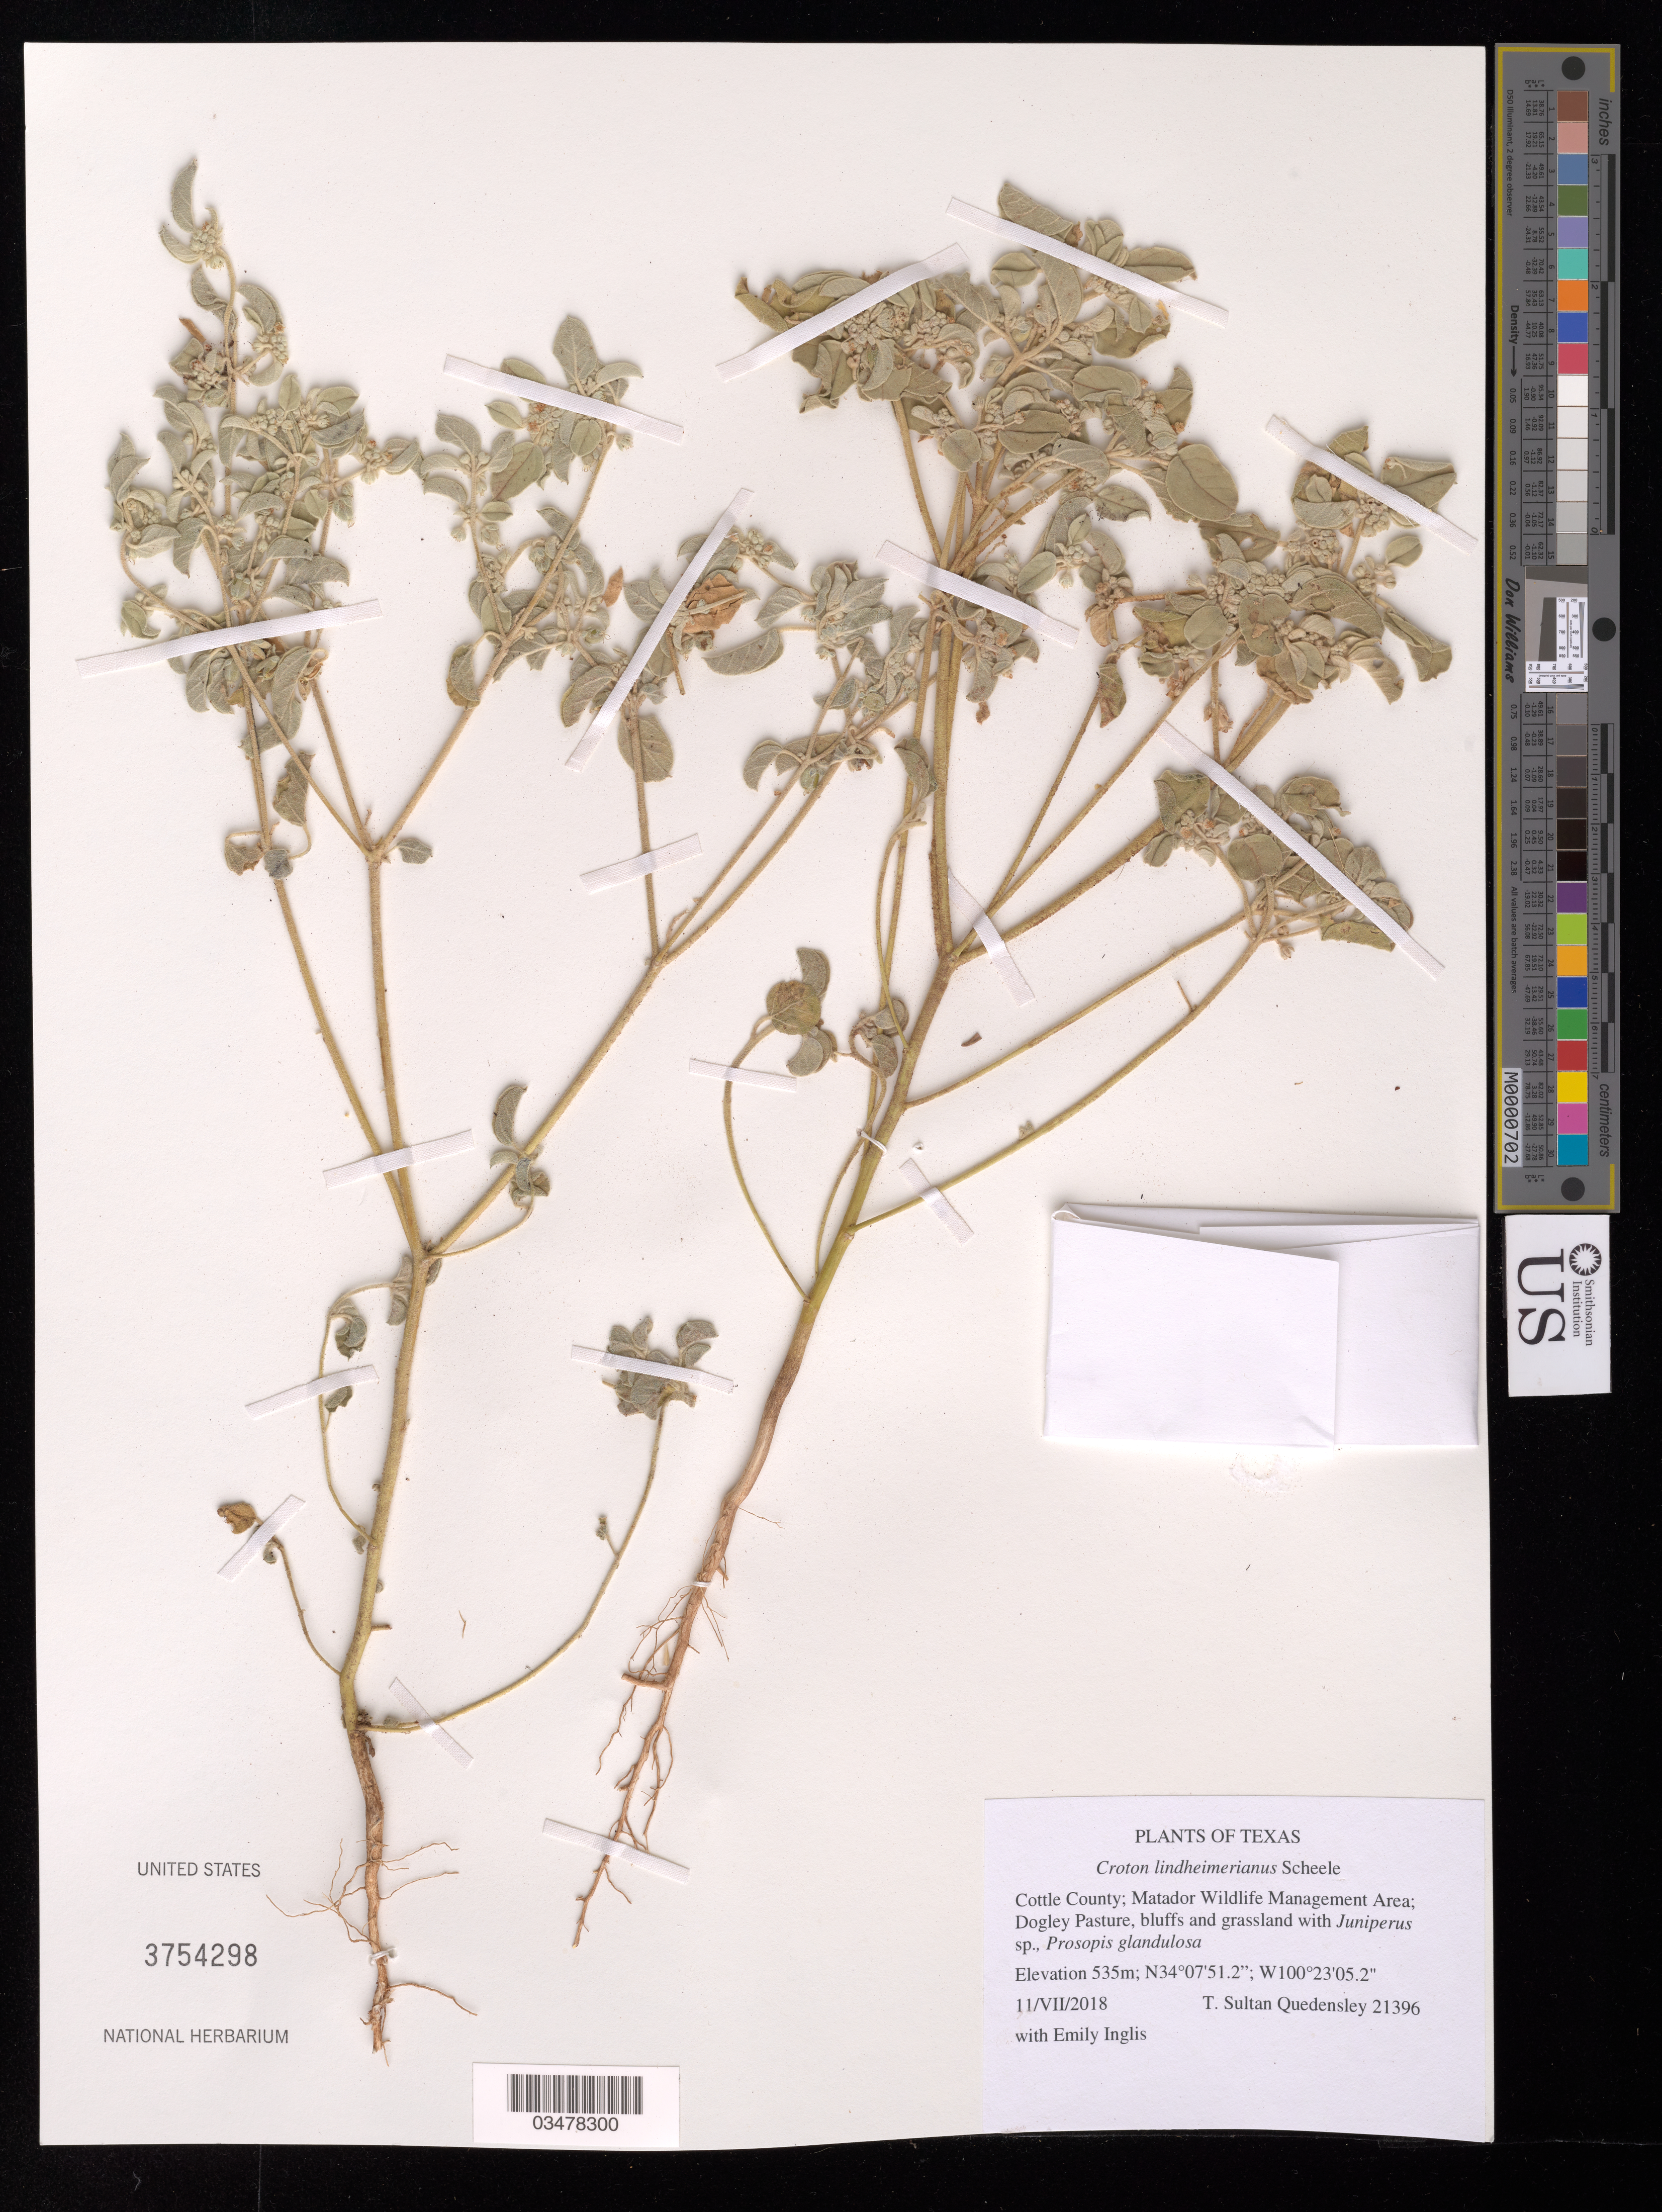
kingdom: Plantae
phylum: Tracheophyta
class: Magnoliopsida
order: Malpighiales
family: Euphorbiaceae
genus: Croton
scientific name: Croton lindheimerianus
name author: Scheele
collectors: T. S. Quedensley & E. Inglis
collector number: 21396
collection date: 2018-07-11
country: United States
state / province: Texas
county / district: Cottle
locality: Matador Wildlife Management Area. Dogley Pasture.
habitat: Bluffs and grassland with Juniperus sp., Prosopis glandulosa.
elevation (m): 535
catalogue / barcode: US 3754298